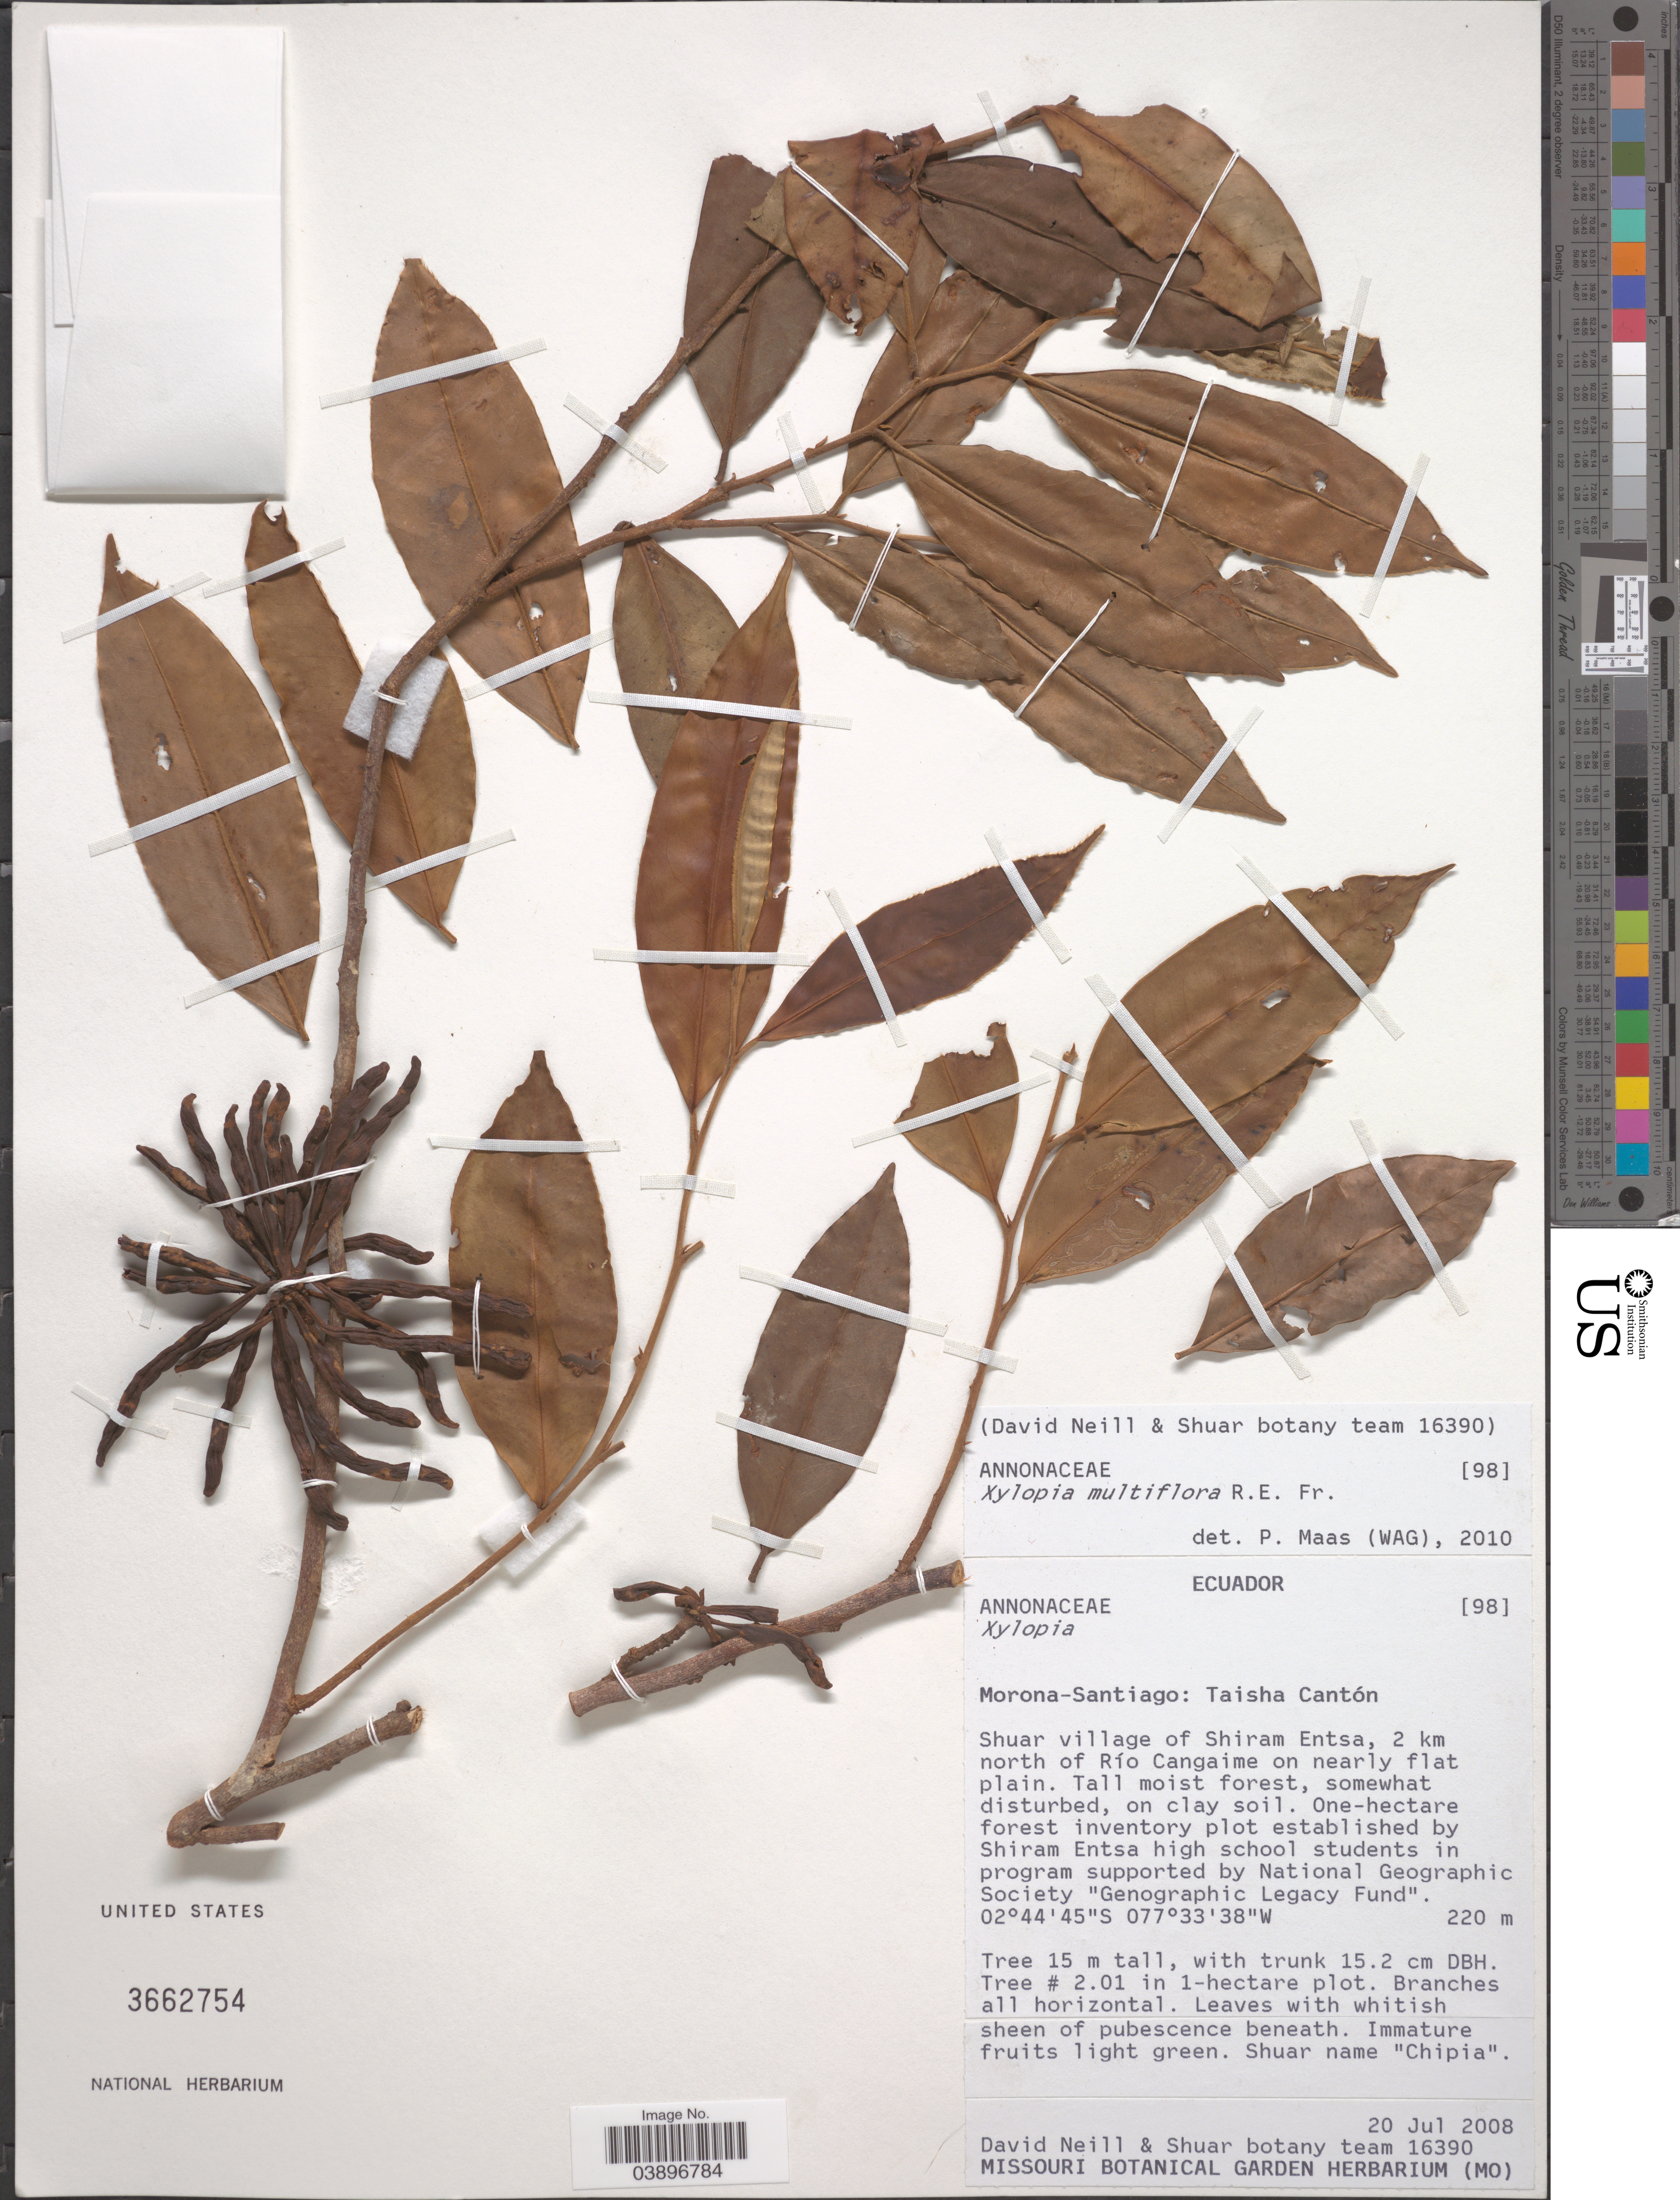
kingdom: Plantae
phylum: Tracheophyta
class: Magnoliopsida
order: Magnoliales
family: Annonaceae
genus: Xylopia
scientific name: Xylopia multiflora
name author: R.E. Fr.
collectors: D. Neill & Shuar botany team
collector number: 16390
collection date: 2008-07-20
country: Ecuador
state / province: Morona-Santiago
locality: Taisha Cantón. Shuar village of Shiram Entsa, 2 km north of Río Cangaime on nearly flat plain.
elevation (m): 220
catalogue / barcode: US 3662754